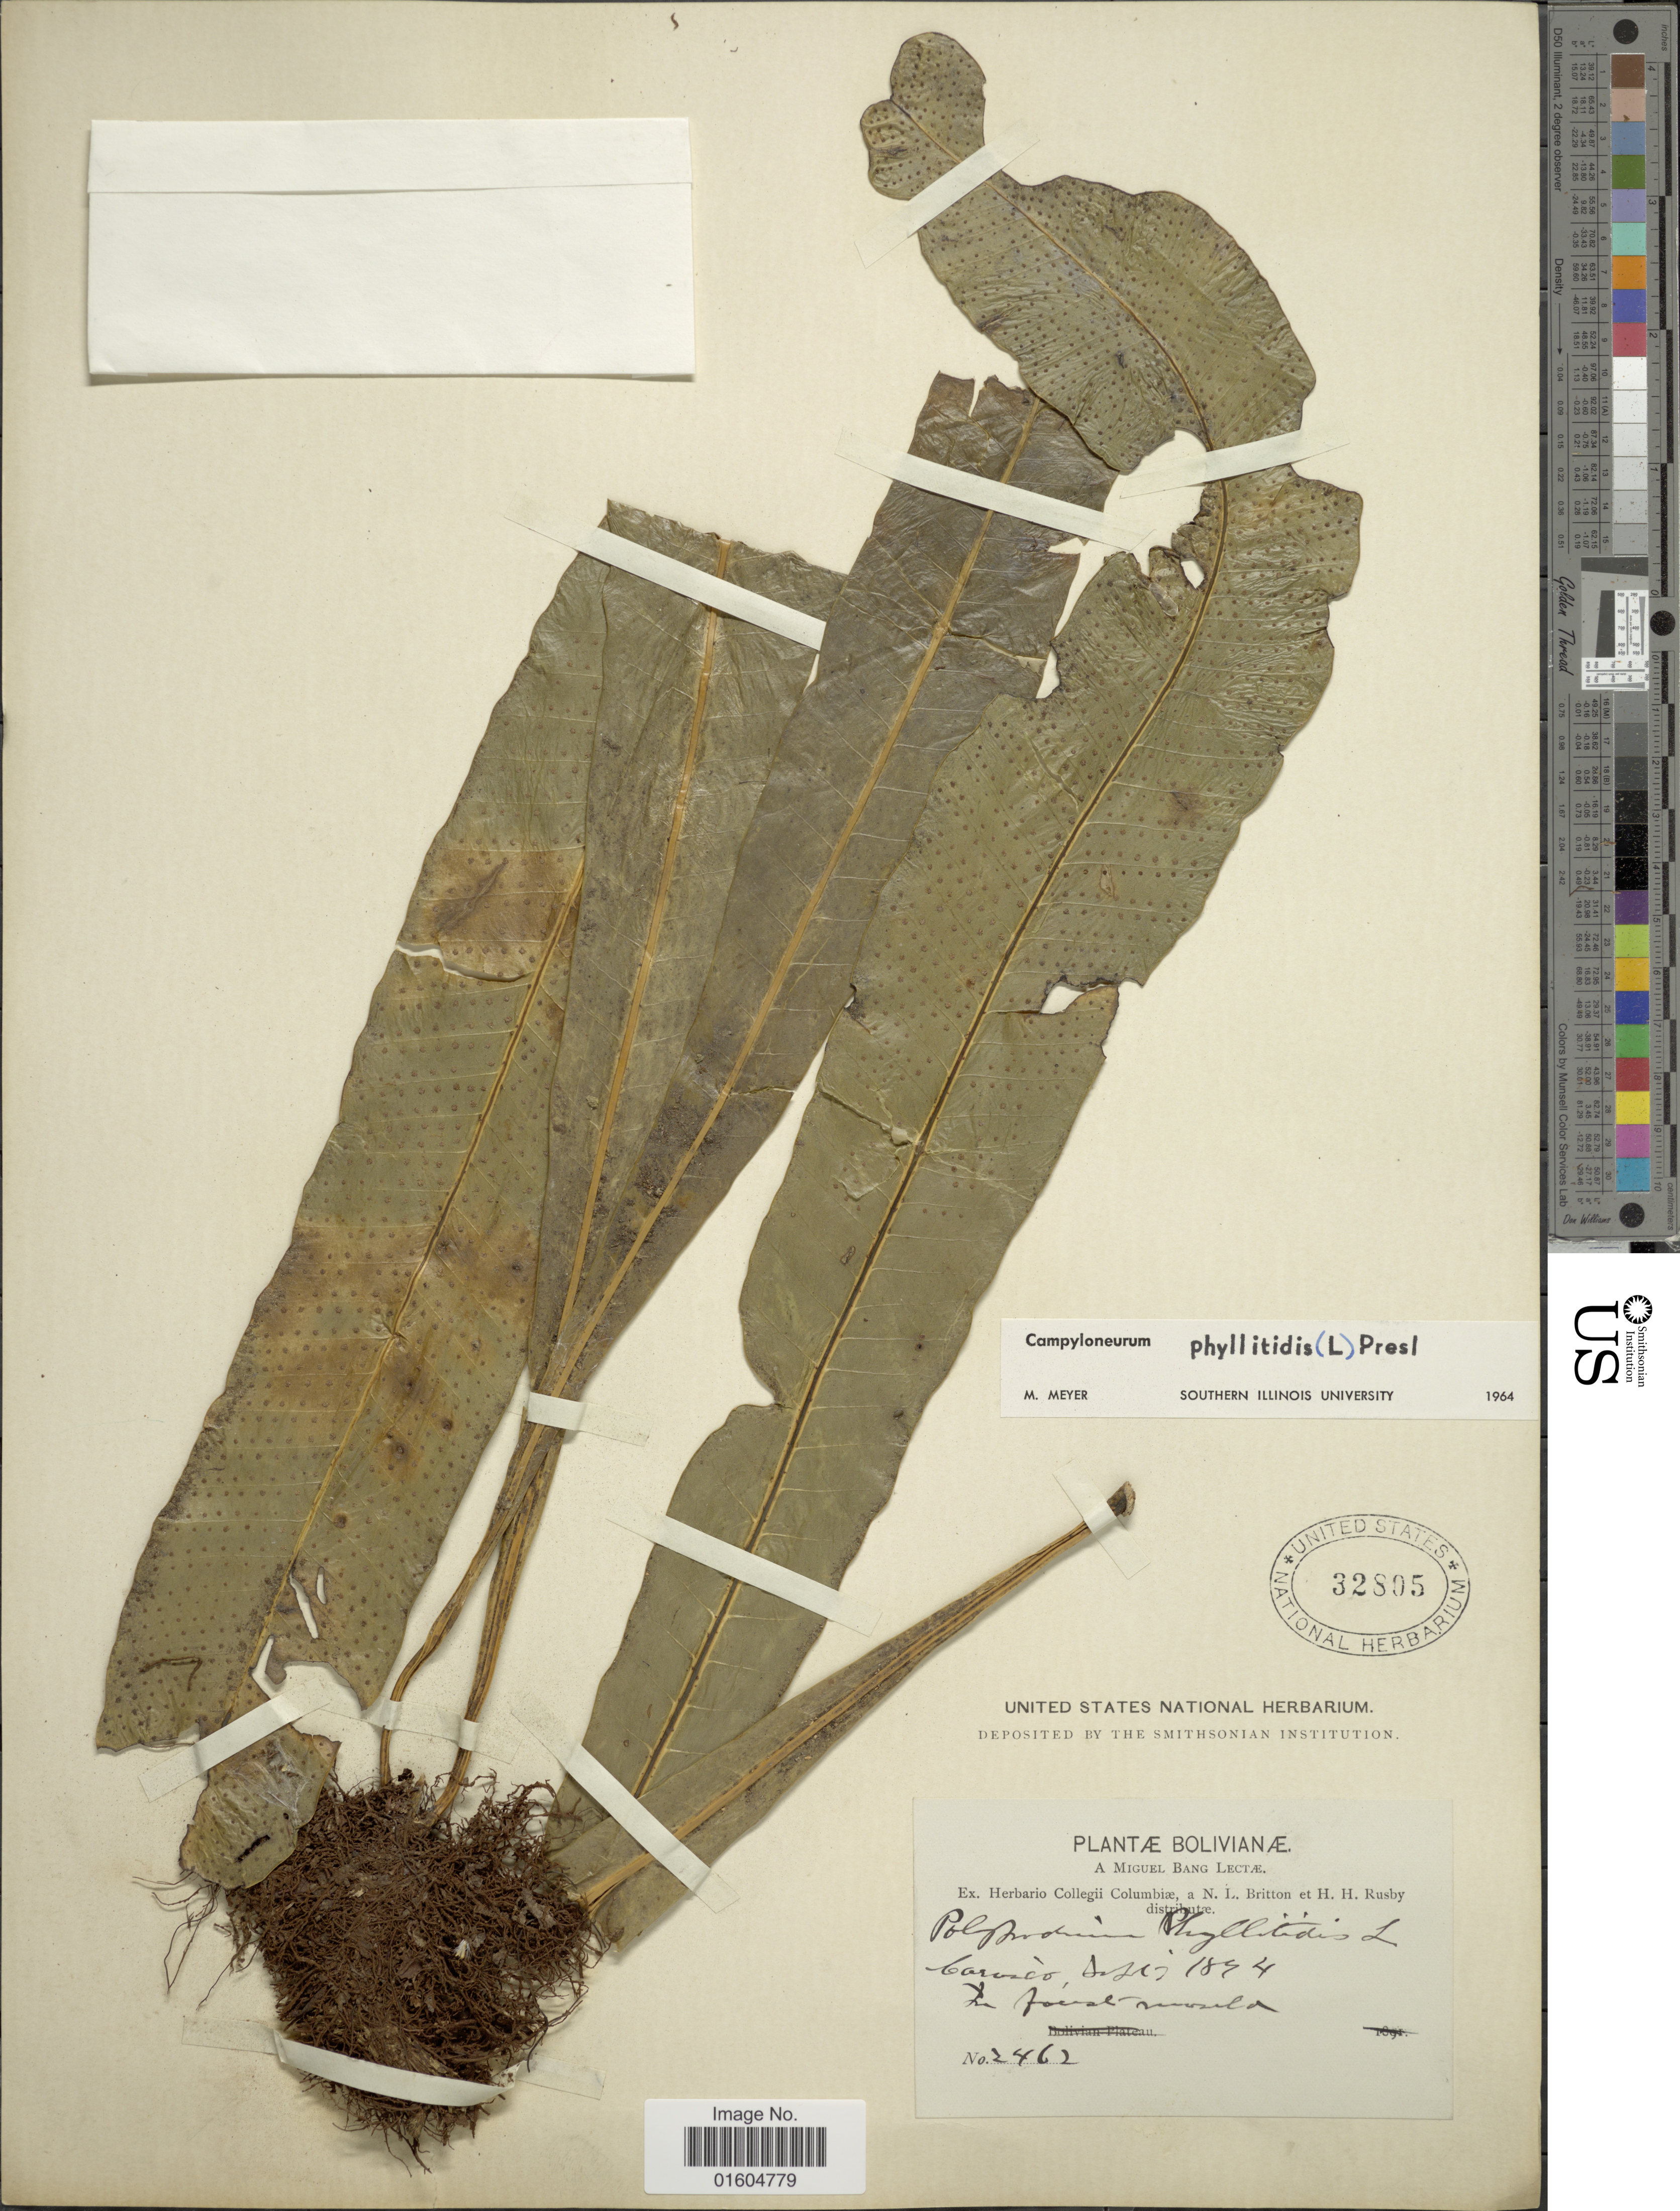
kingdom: Plantae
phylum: Tracheophyta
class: Polypodiopsida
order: Polypodiales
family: Polypodiaceae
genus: Campyloneurum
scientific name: Campyloneurum phyllitidis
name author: (L.) C. Presl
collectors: M. Bang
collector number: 2462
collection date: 1894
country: Bolivia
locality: Coroico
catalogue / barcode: US 32805